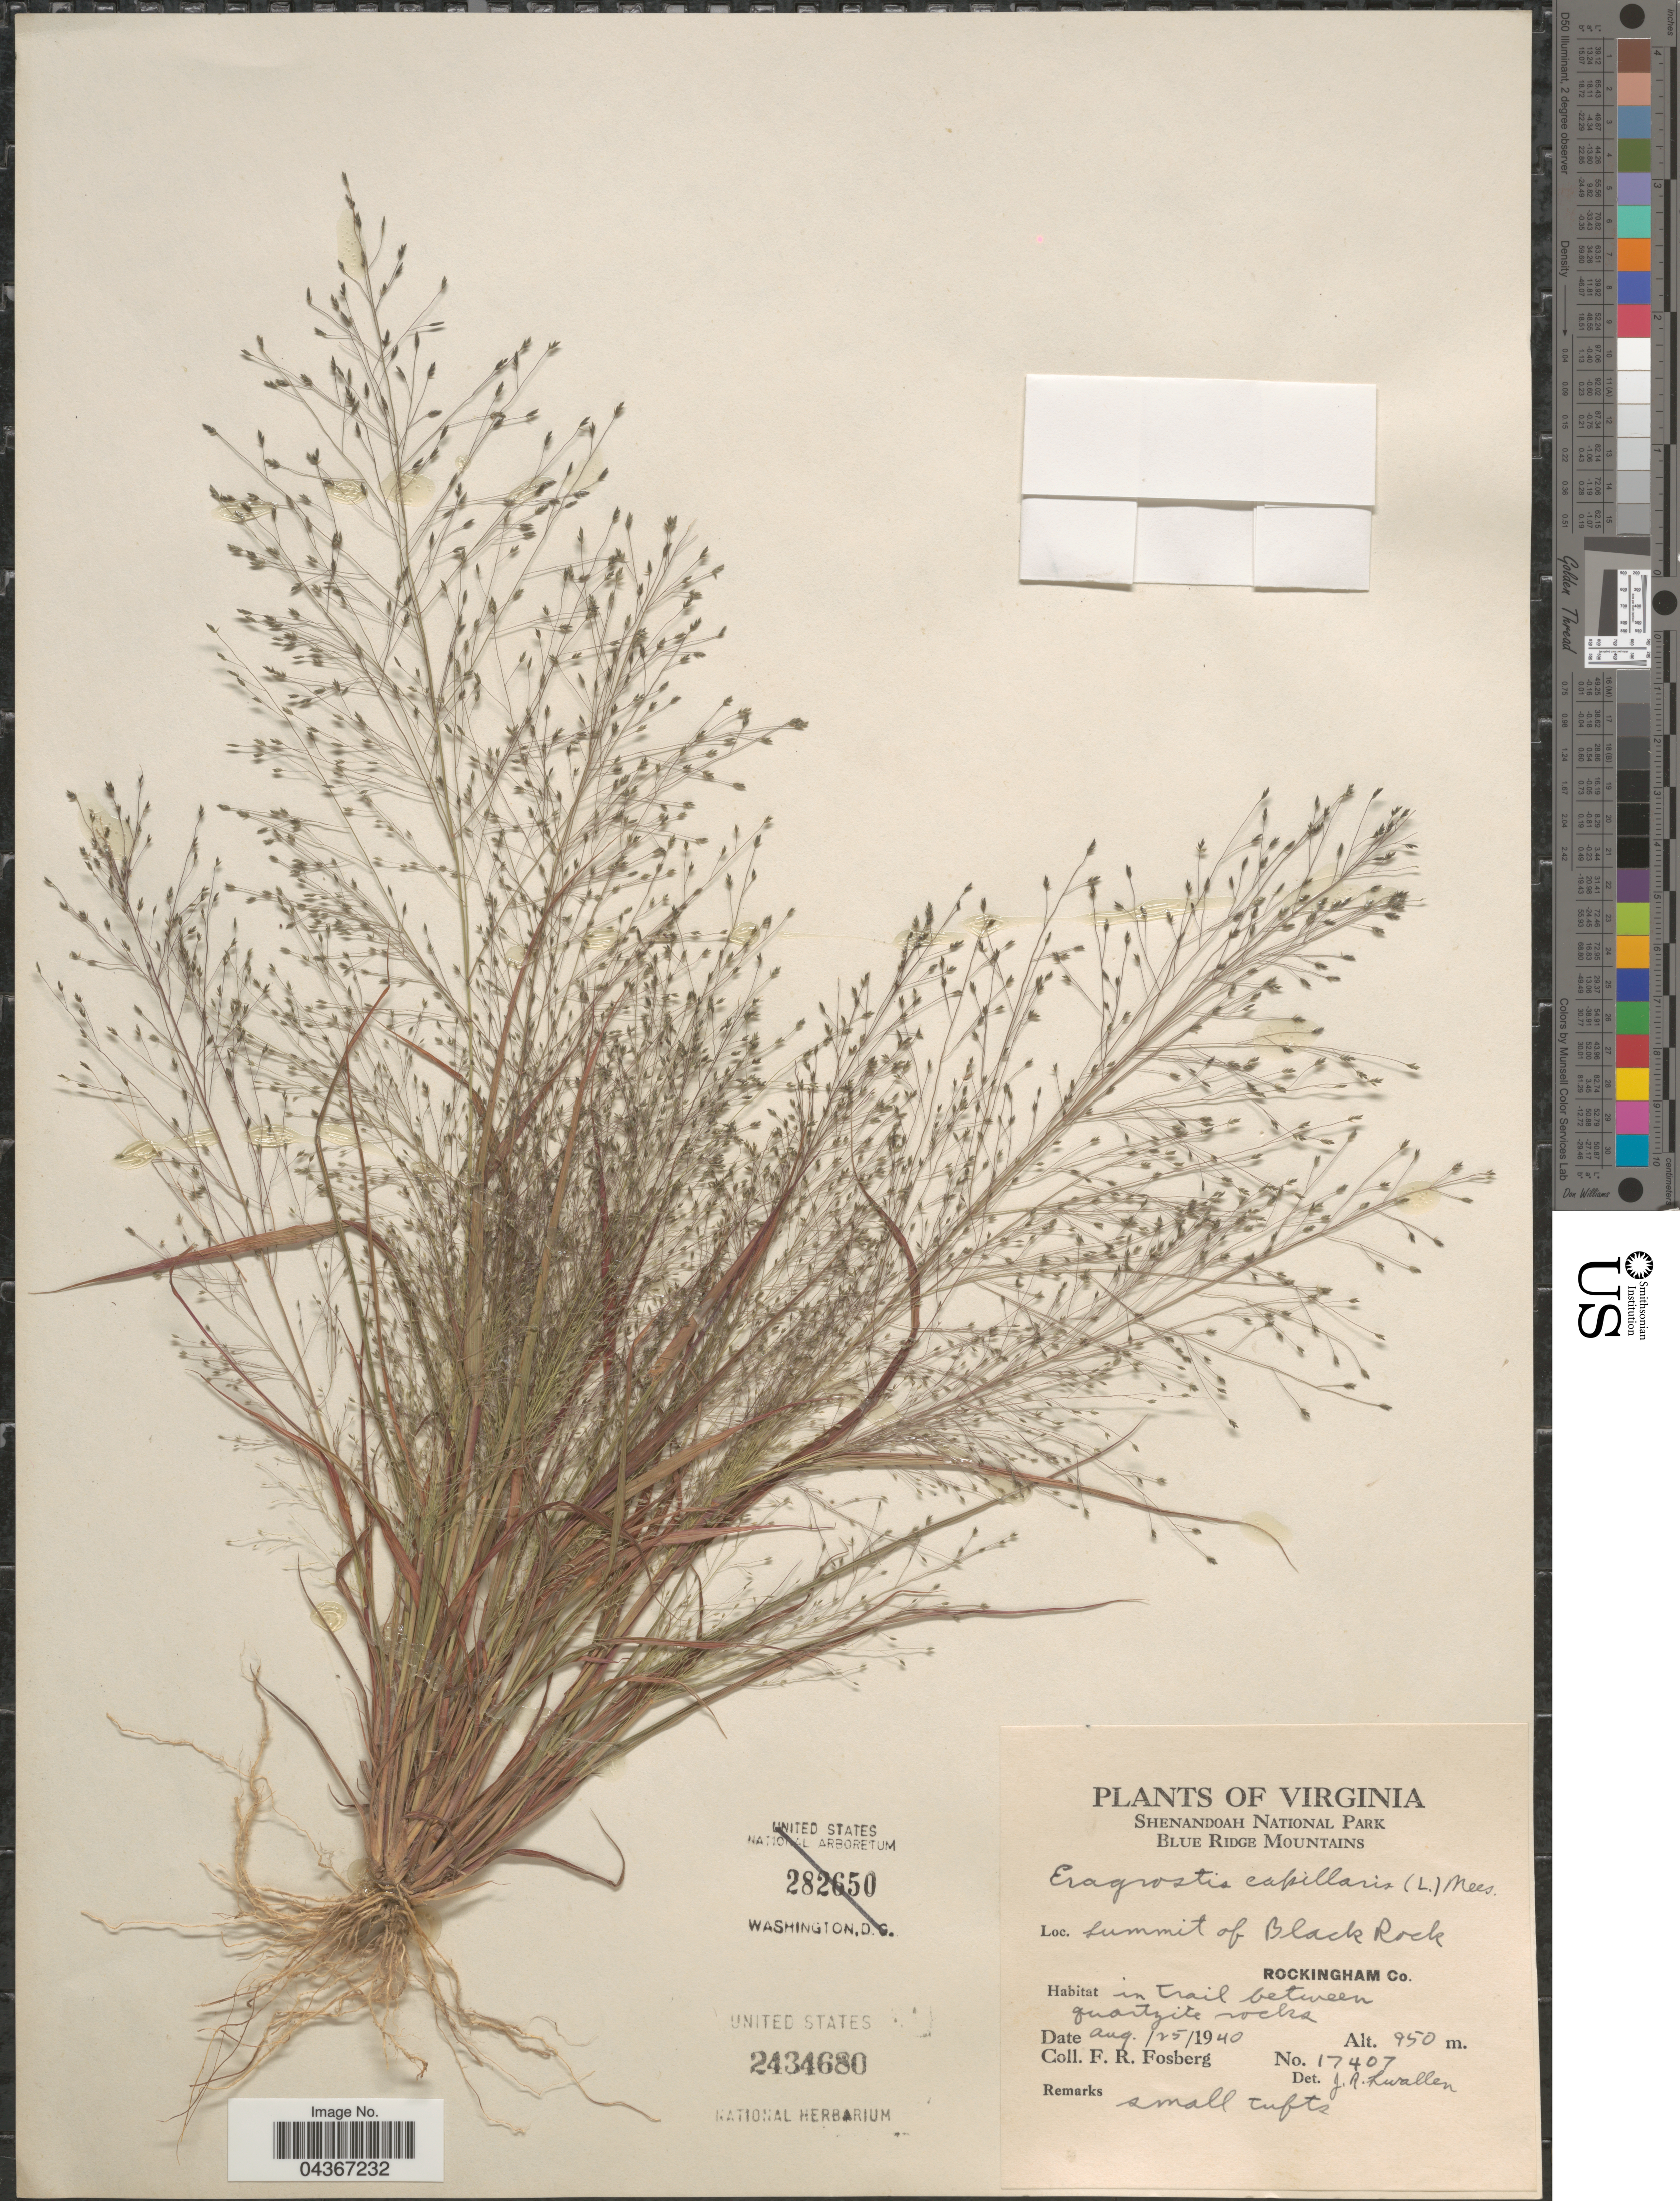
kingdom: Plantae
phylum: Tracheophyta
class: Liliopsida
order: Poales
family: Poaceae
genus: Eragrostis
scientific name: Eragrostis capillaris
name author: (L.) Nees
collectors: F. R. Fosberg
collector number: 17407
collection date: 1940-08-25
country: United States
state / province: Virginia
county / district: Rockingham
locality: Shenandoah National Park. Blue Ridge Mountains. Summit of Black Rock. Rockingham Co. In trail between quartzite rocks.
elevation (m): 950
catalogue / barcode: US 2434680